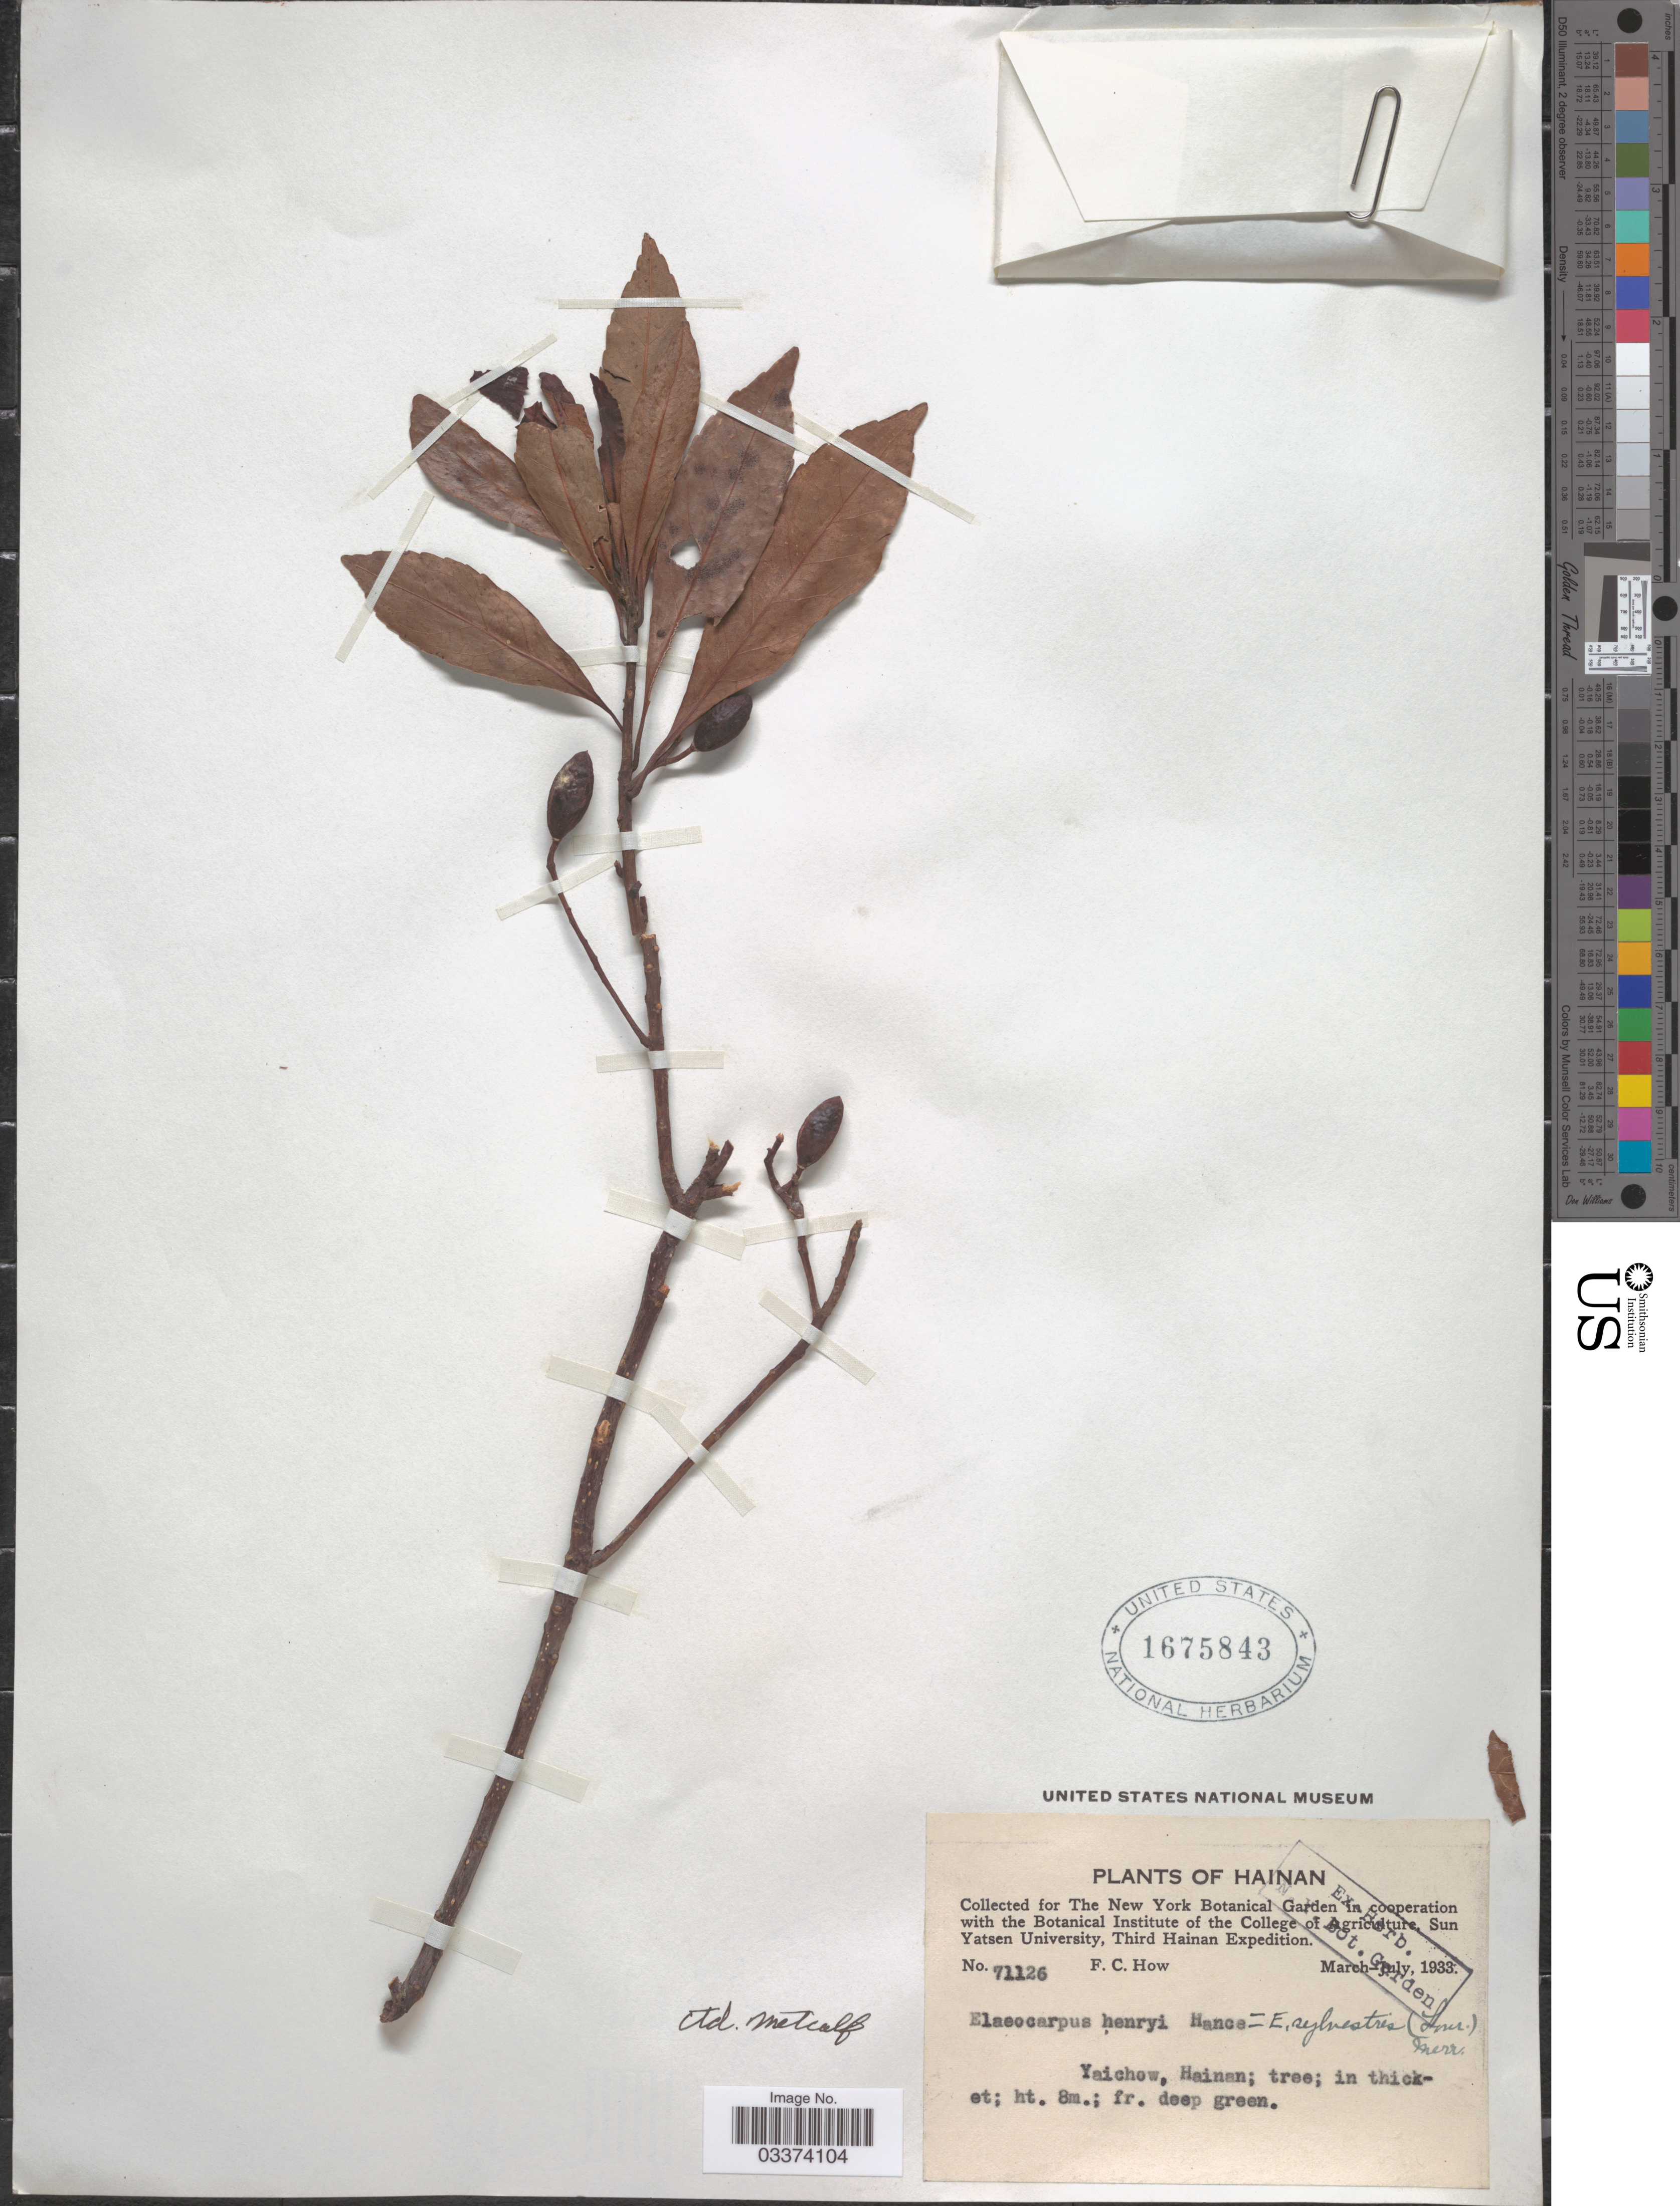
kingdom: Plantae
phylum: Tracheophyta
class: Magnoliopsida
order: Oxalidales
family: Elaeocarpaceae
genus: Elaeocarpus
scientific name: Elaeocarpus sylvestris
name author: (Lour.) Poir.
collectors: F. C. How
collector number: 71126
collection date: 1933-03/1933-07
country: China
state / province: Hainan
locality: Yaichow.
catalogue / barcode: US 1675843